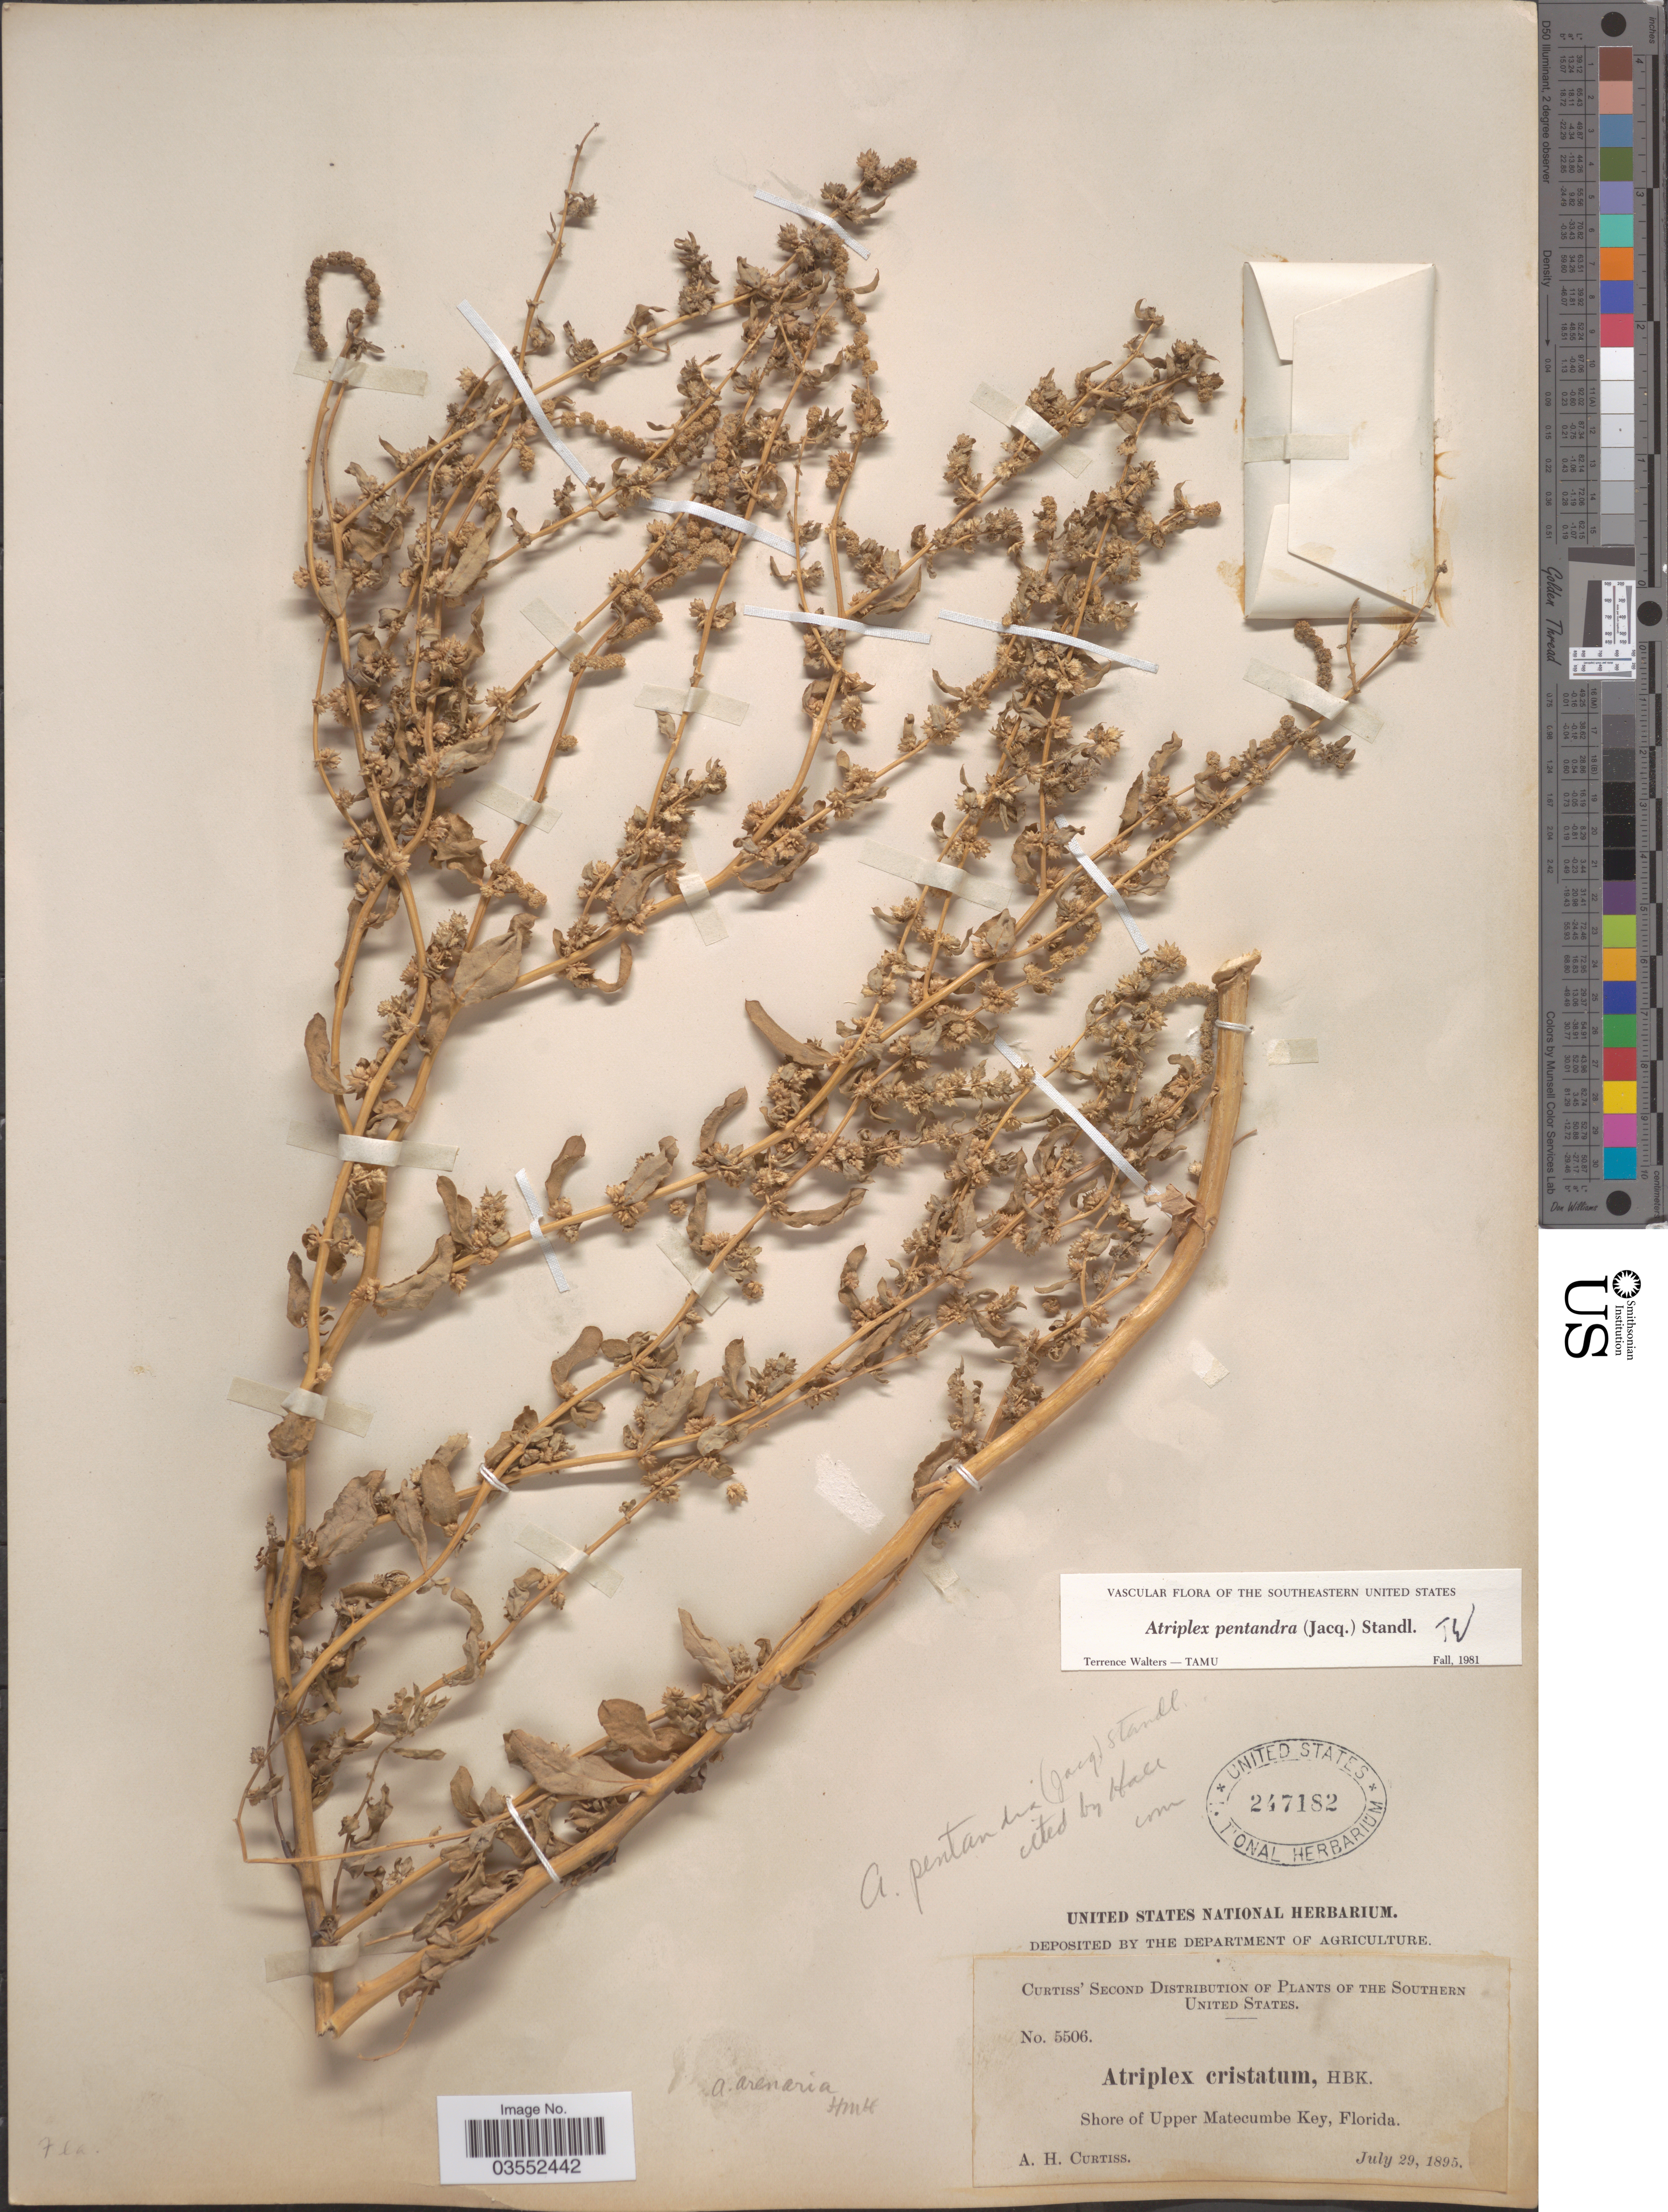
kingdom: Plantae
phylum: Tracheophyta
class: Magnoliopsida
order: Caryophyllales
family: Amaranthaceae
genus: Atriplex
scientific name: Atriplex pentandra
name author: (Jacq.) Standl.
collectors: A. H. Curtiss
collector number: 5506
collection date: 1895-07-29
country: United States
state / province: Florida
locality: The Southern United States. Shore of Upper Matecumbe Key.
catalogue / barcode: US 247182